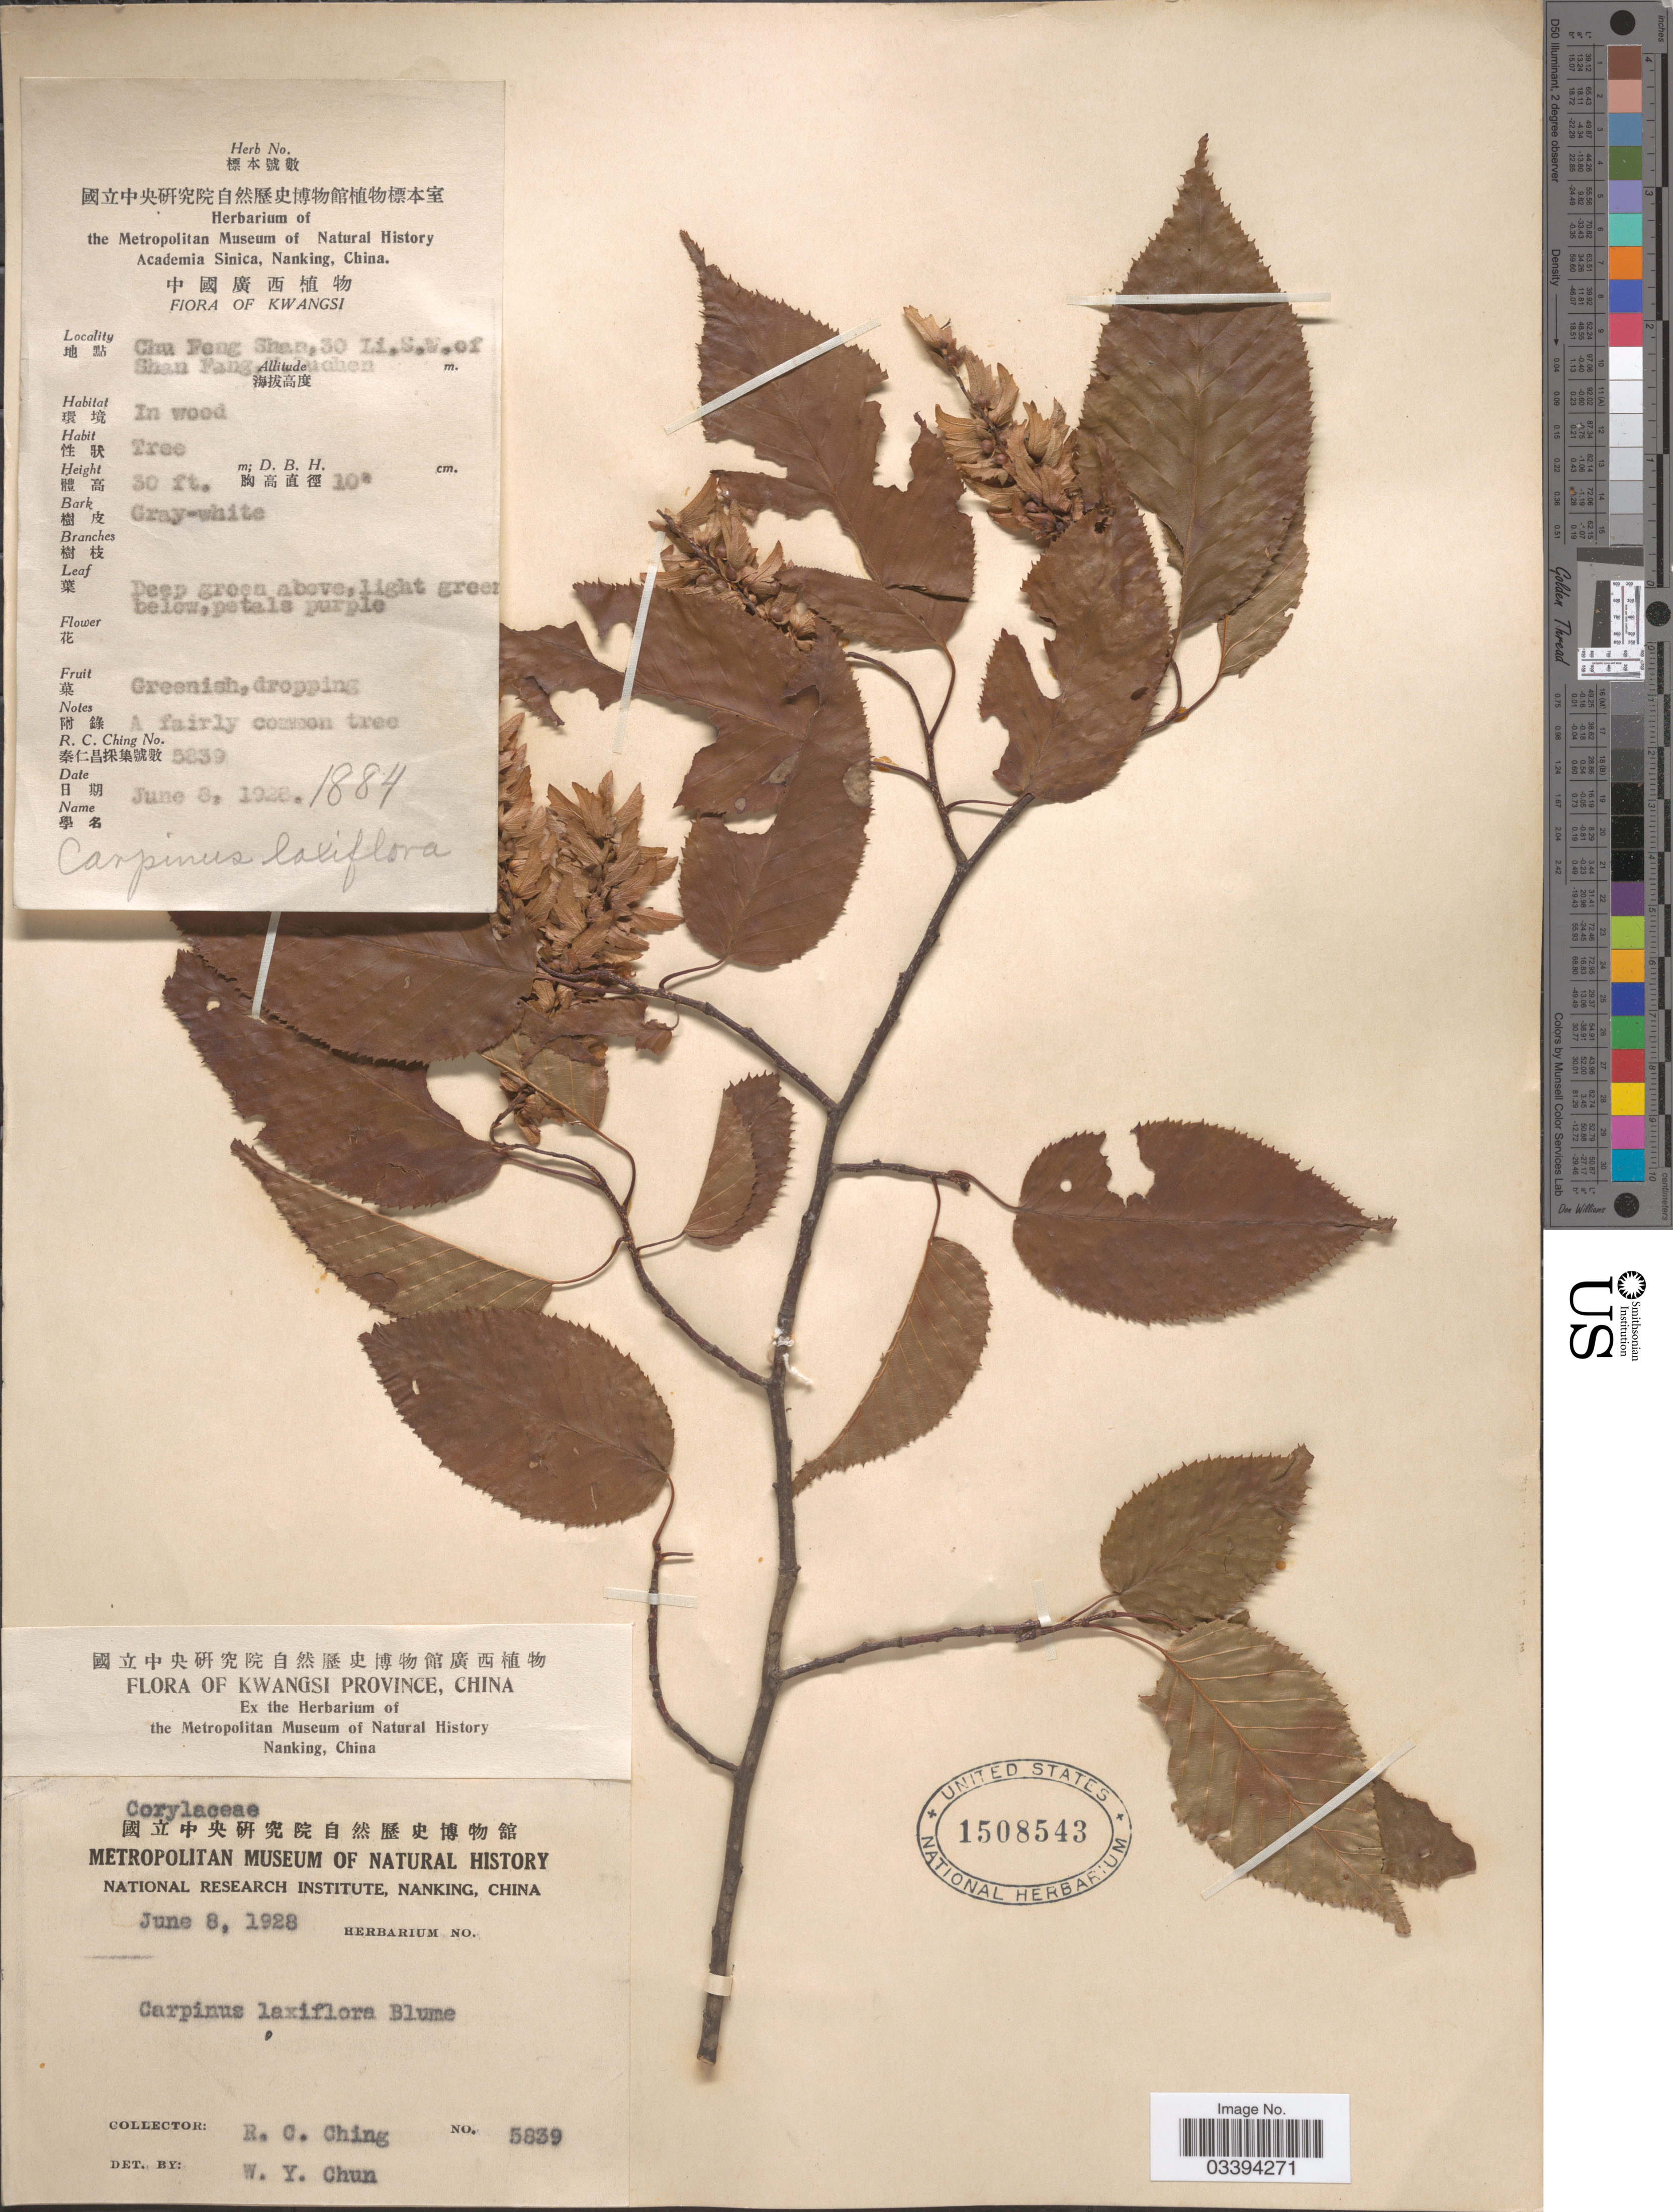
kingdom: Plantae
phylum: Tracheophyta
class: Magnoliopsida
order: Fagales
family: Betulaceae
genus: Carpinus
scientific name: Carpinus laxiflora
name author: (Siebold & Zucc.) Blume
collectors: R. C. Ching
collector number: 5839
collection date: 1928-06-08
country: China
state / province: Guangxi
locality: Kwangsi. Chu Feng Shan, 30 Li. S.W. of Shan Fang, N. Luchen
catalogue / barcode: US 1508543